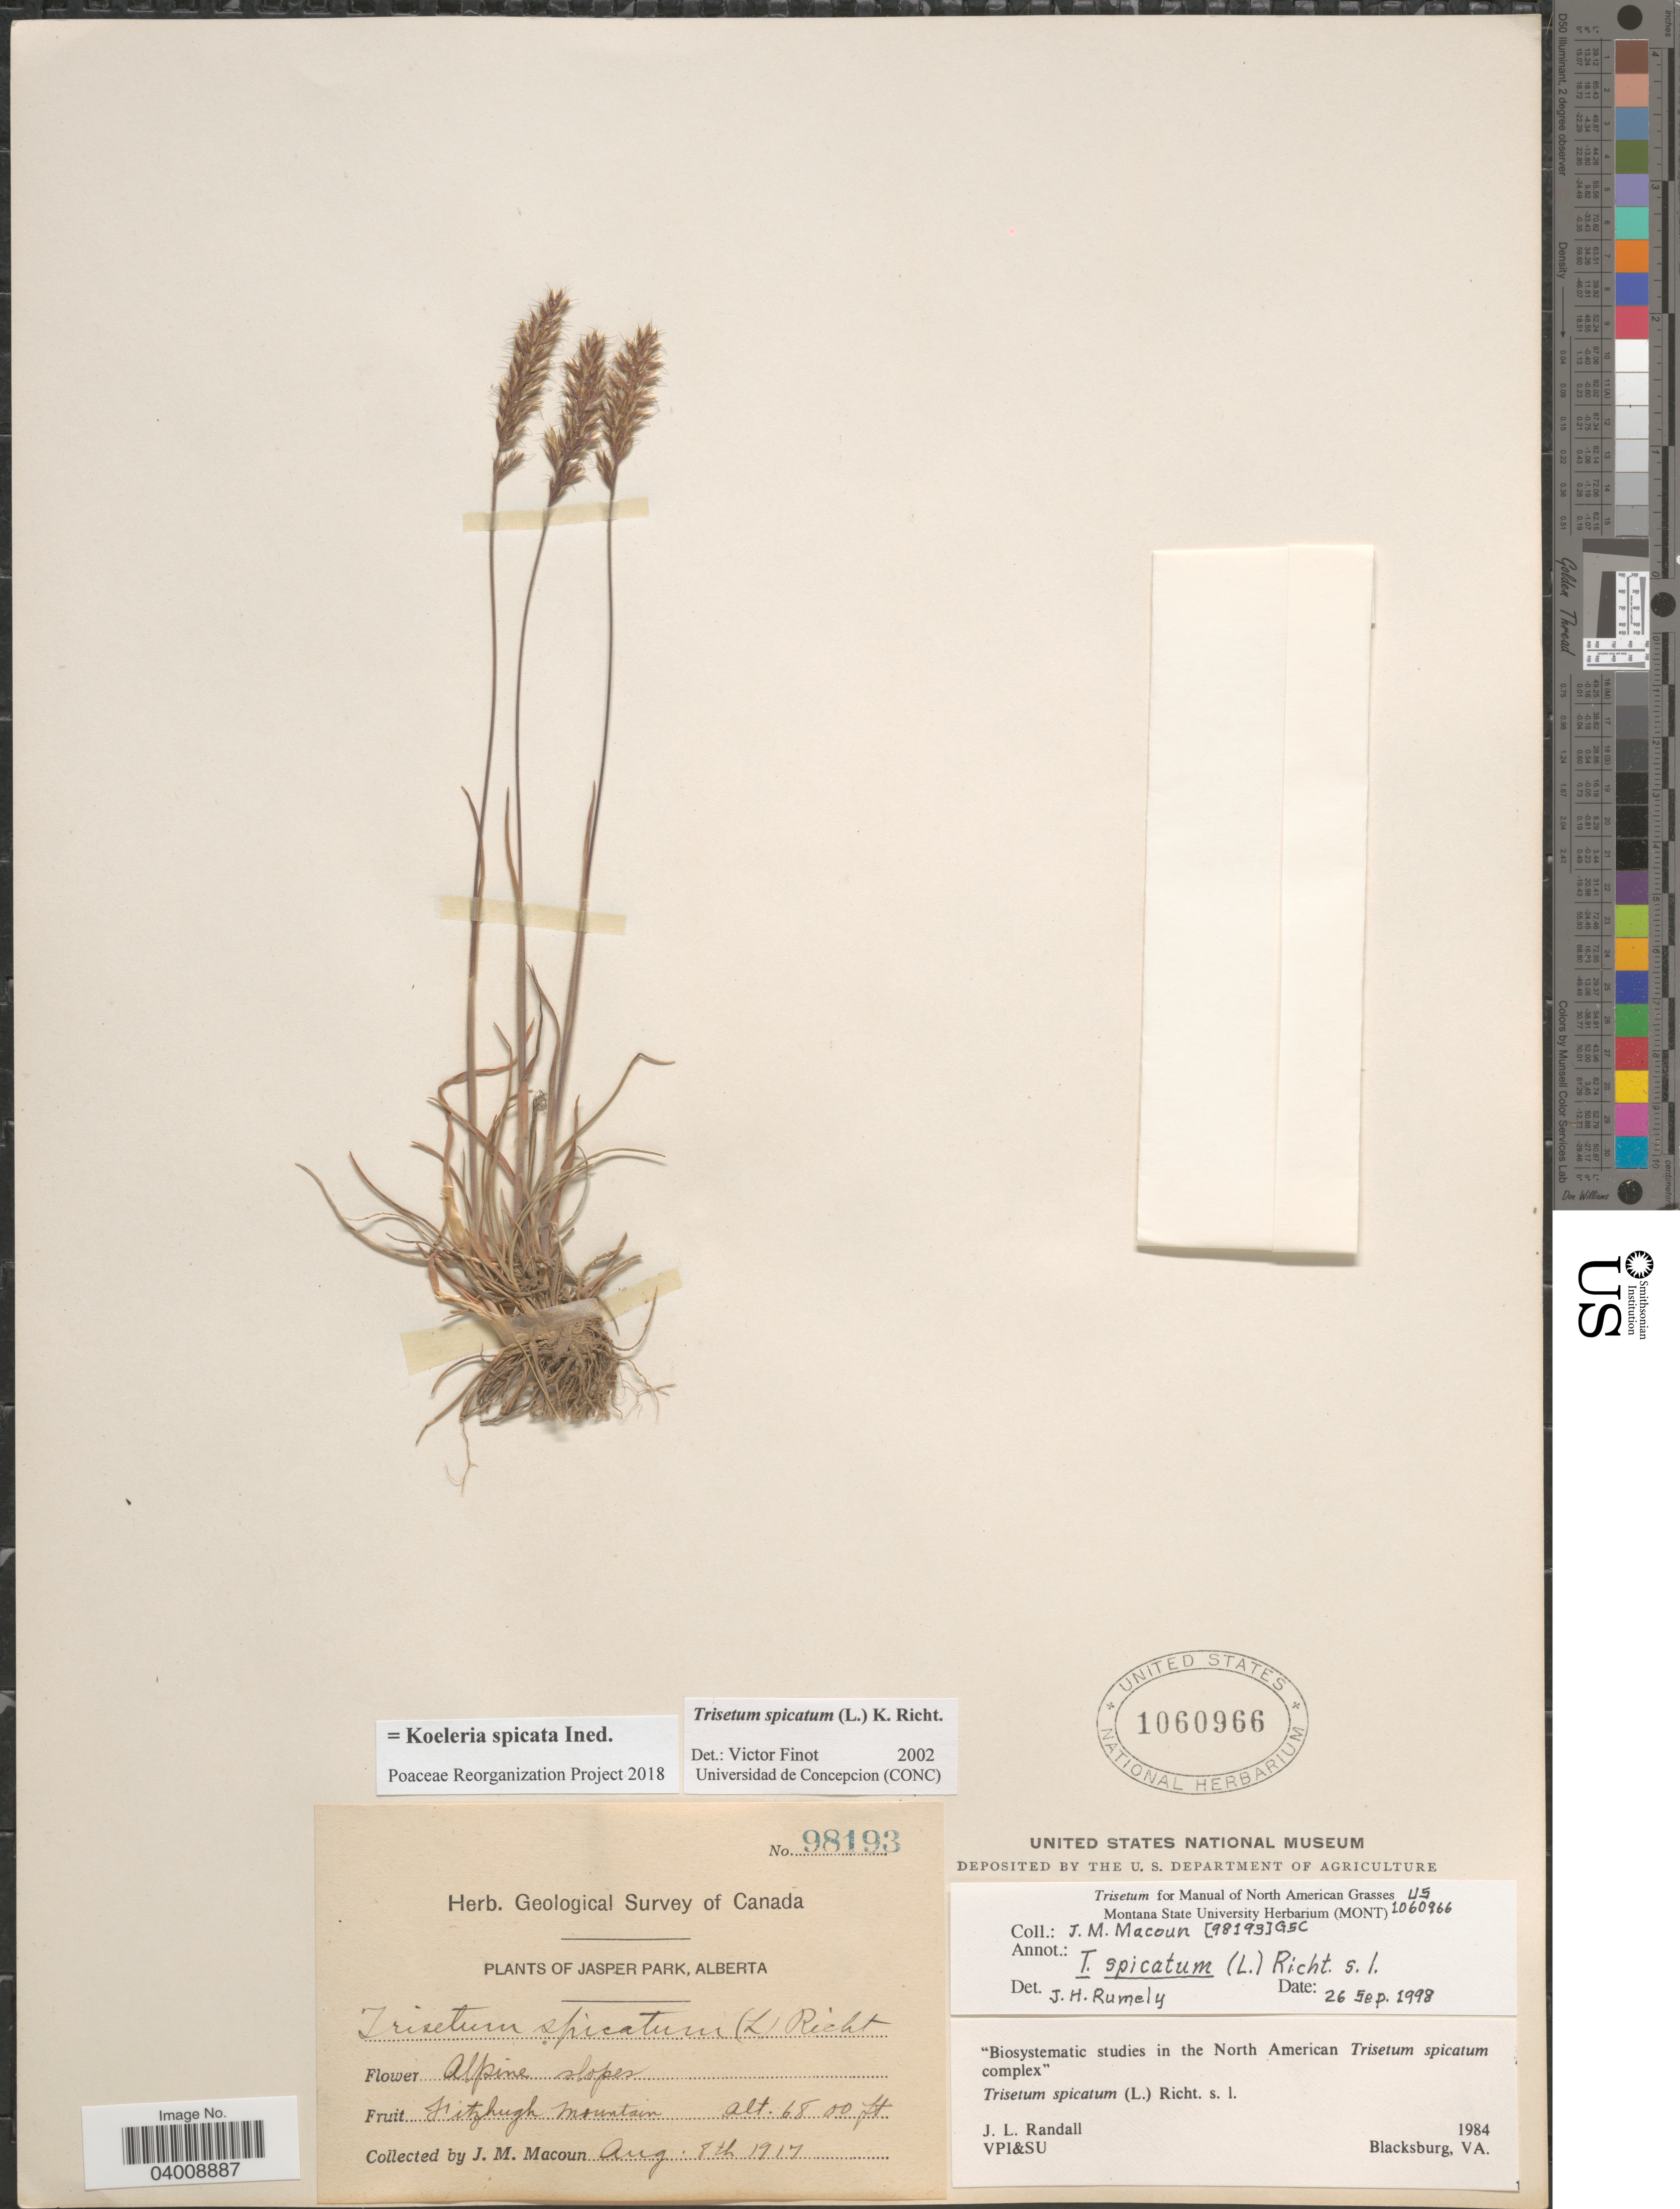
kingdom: Plantae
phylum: Tracheophyta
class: Liliopsida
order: Poales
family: Poaceae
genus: Koeleria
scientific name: Koeleria spicata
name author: (L.) Barberá et al.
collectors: J. M. Macoun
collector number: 98193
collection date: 1917-08-08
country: Canada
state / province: Alberta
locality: Jasper Park. Fitzhugh Mountain.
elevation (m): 2073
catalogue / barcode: US 1060966